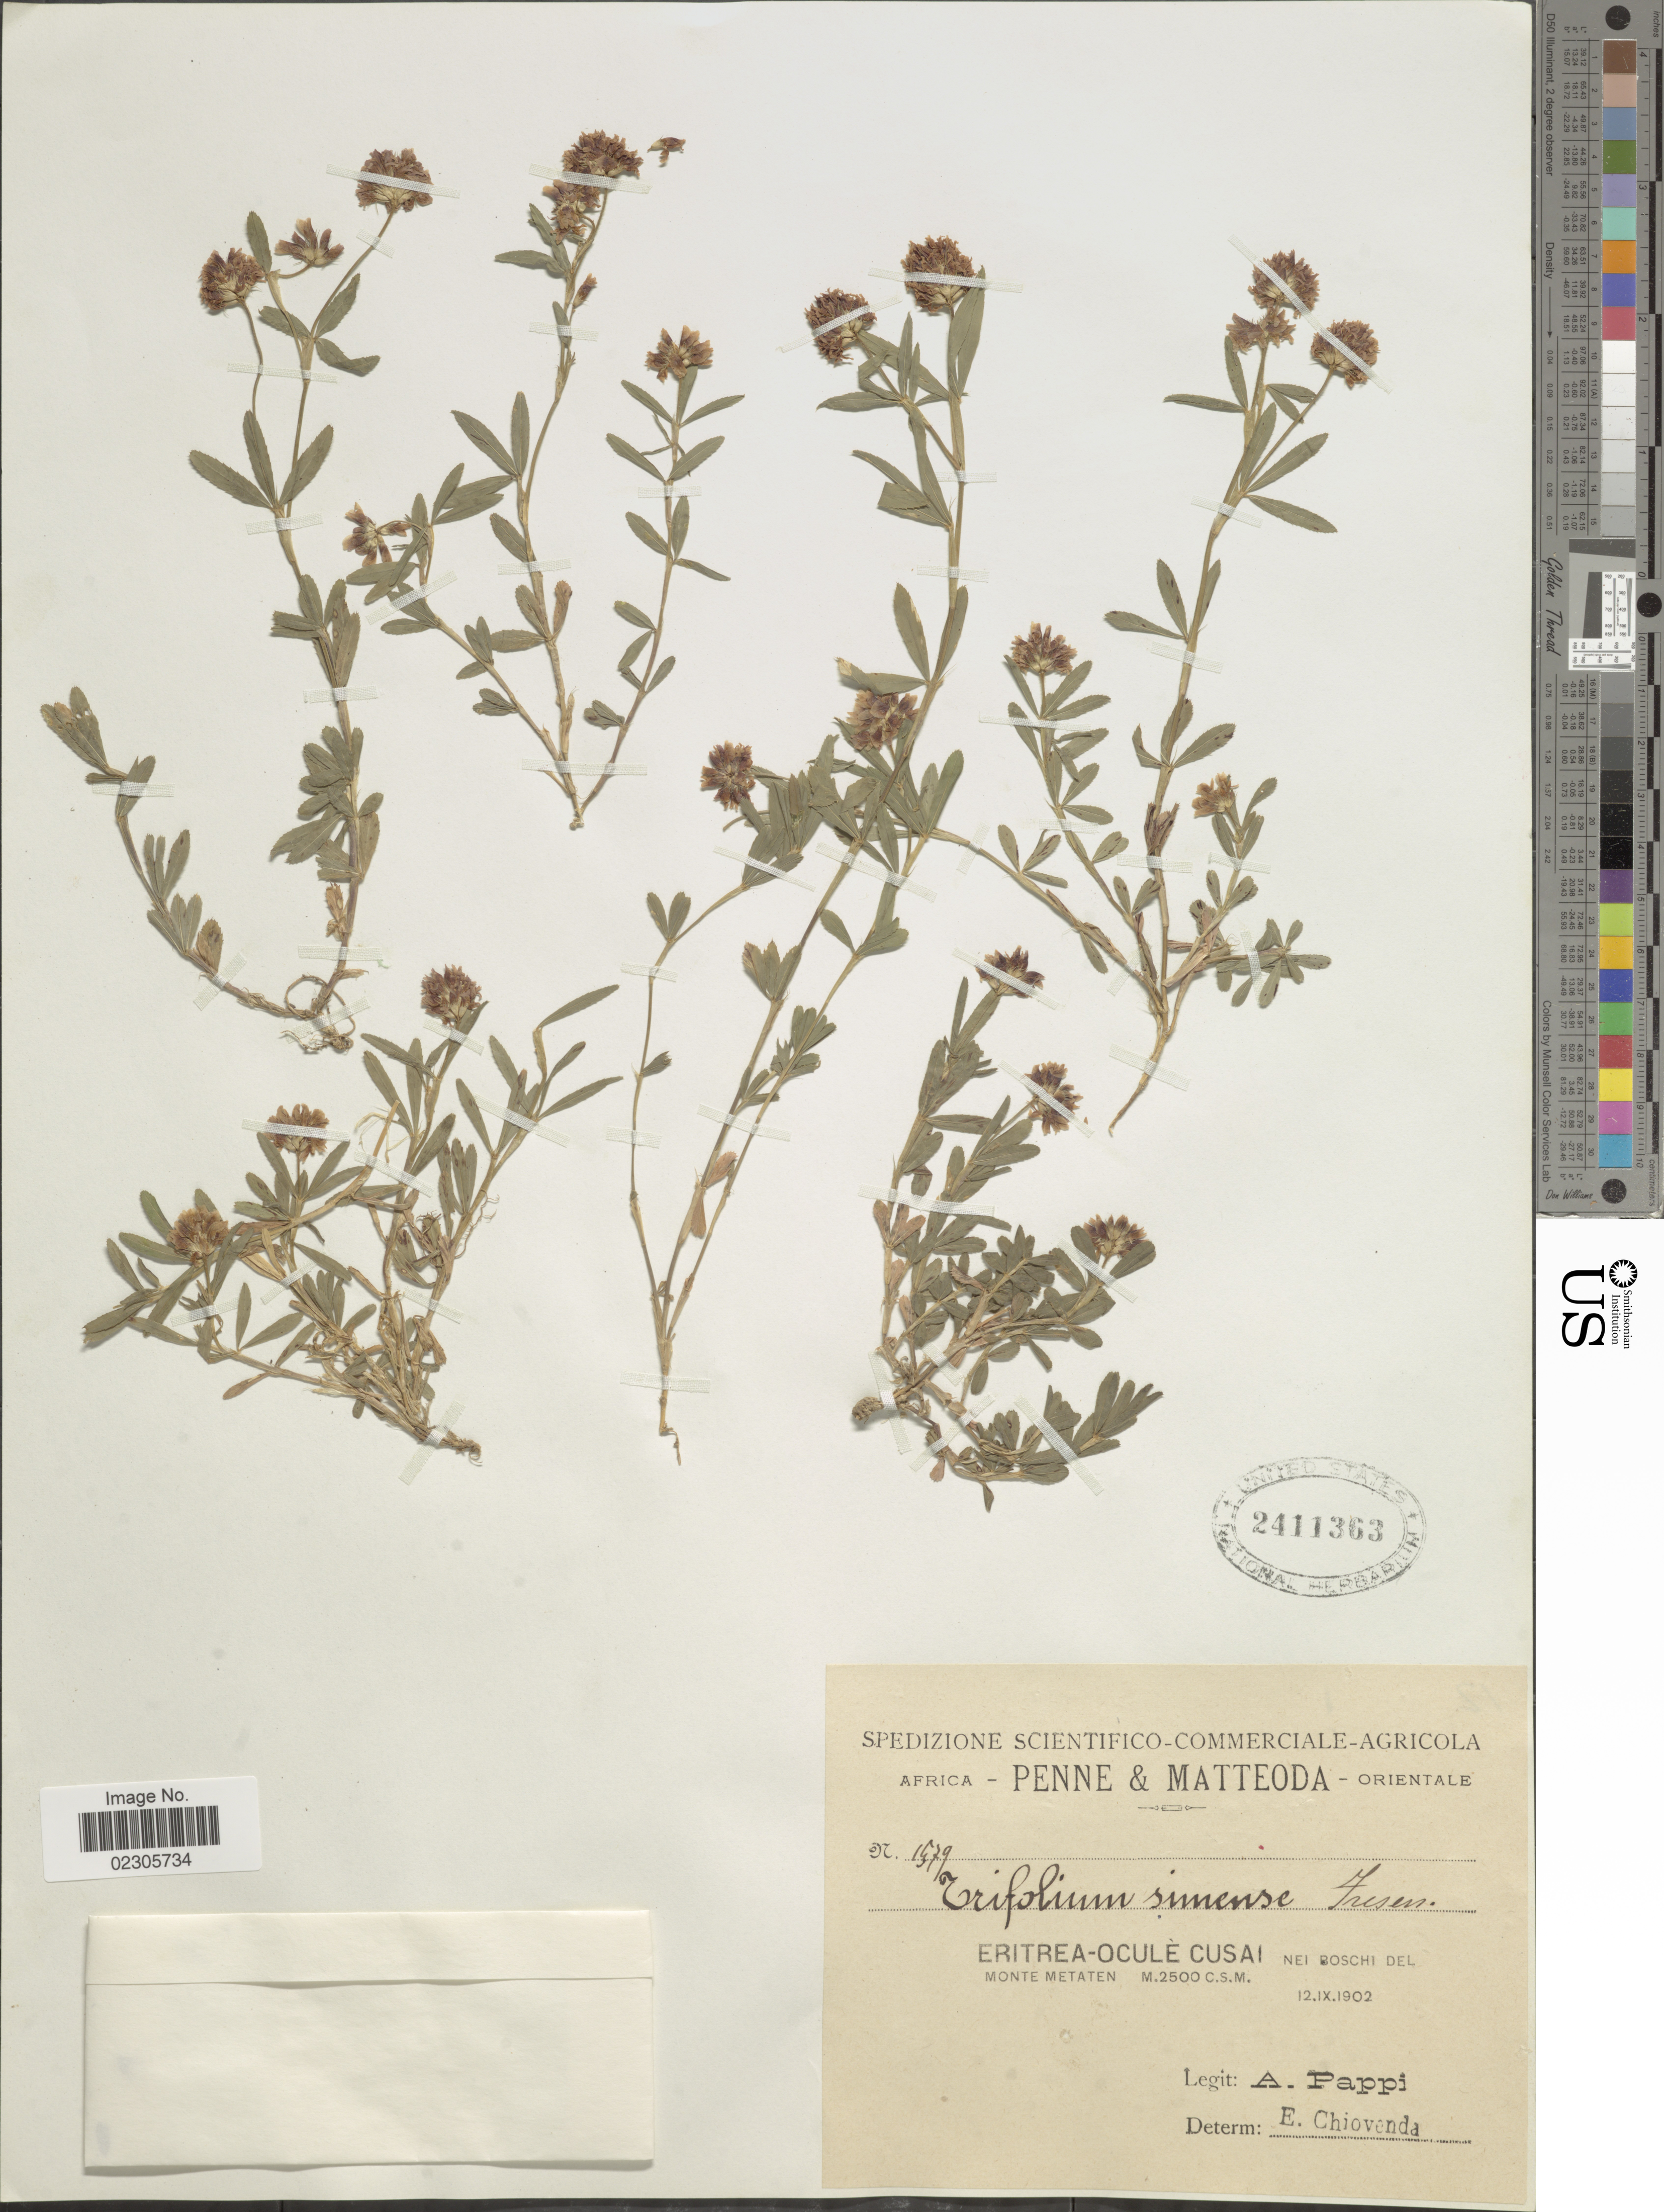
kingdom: Plantae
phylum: Tracheophyta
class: Magnoliopsida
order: Fabales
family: Fabaceae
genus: Trifolium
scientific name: Trifolium simense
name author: Fresen.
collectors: A. Pappi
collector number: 1979*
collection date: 1902-09-12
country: Eritrea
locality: Eritrea-Ocule Cusai Ne Boschi Del Monte Metaten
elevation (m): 2500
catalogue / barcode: US 2411363